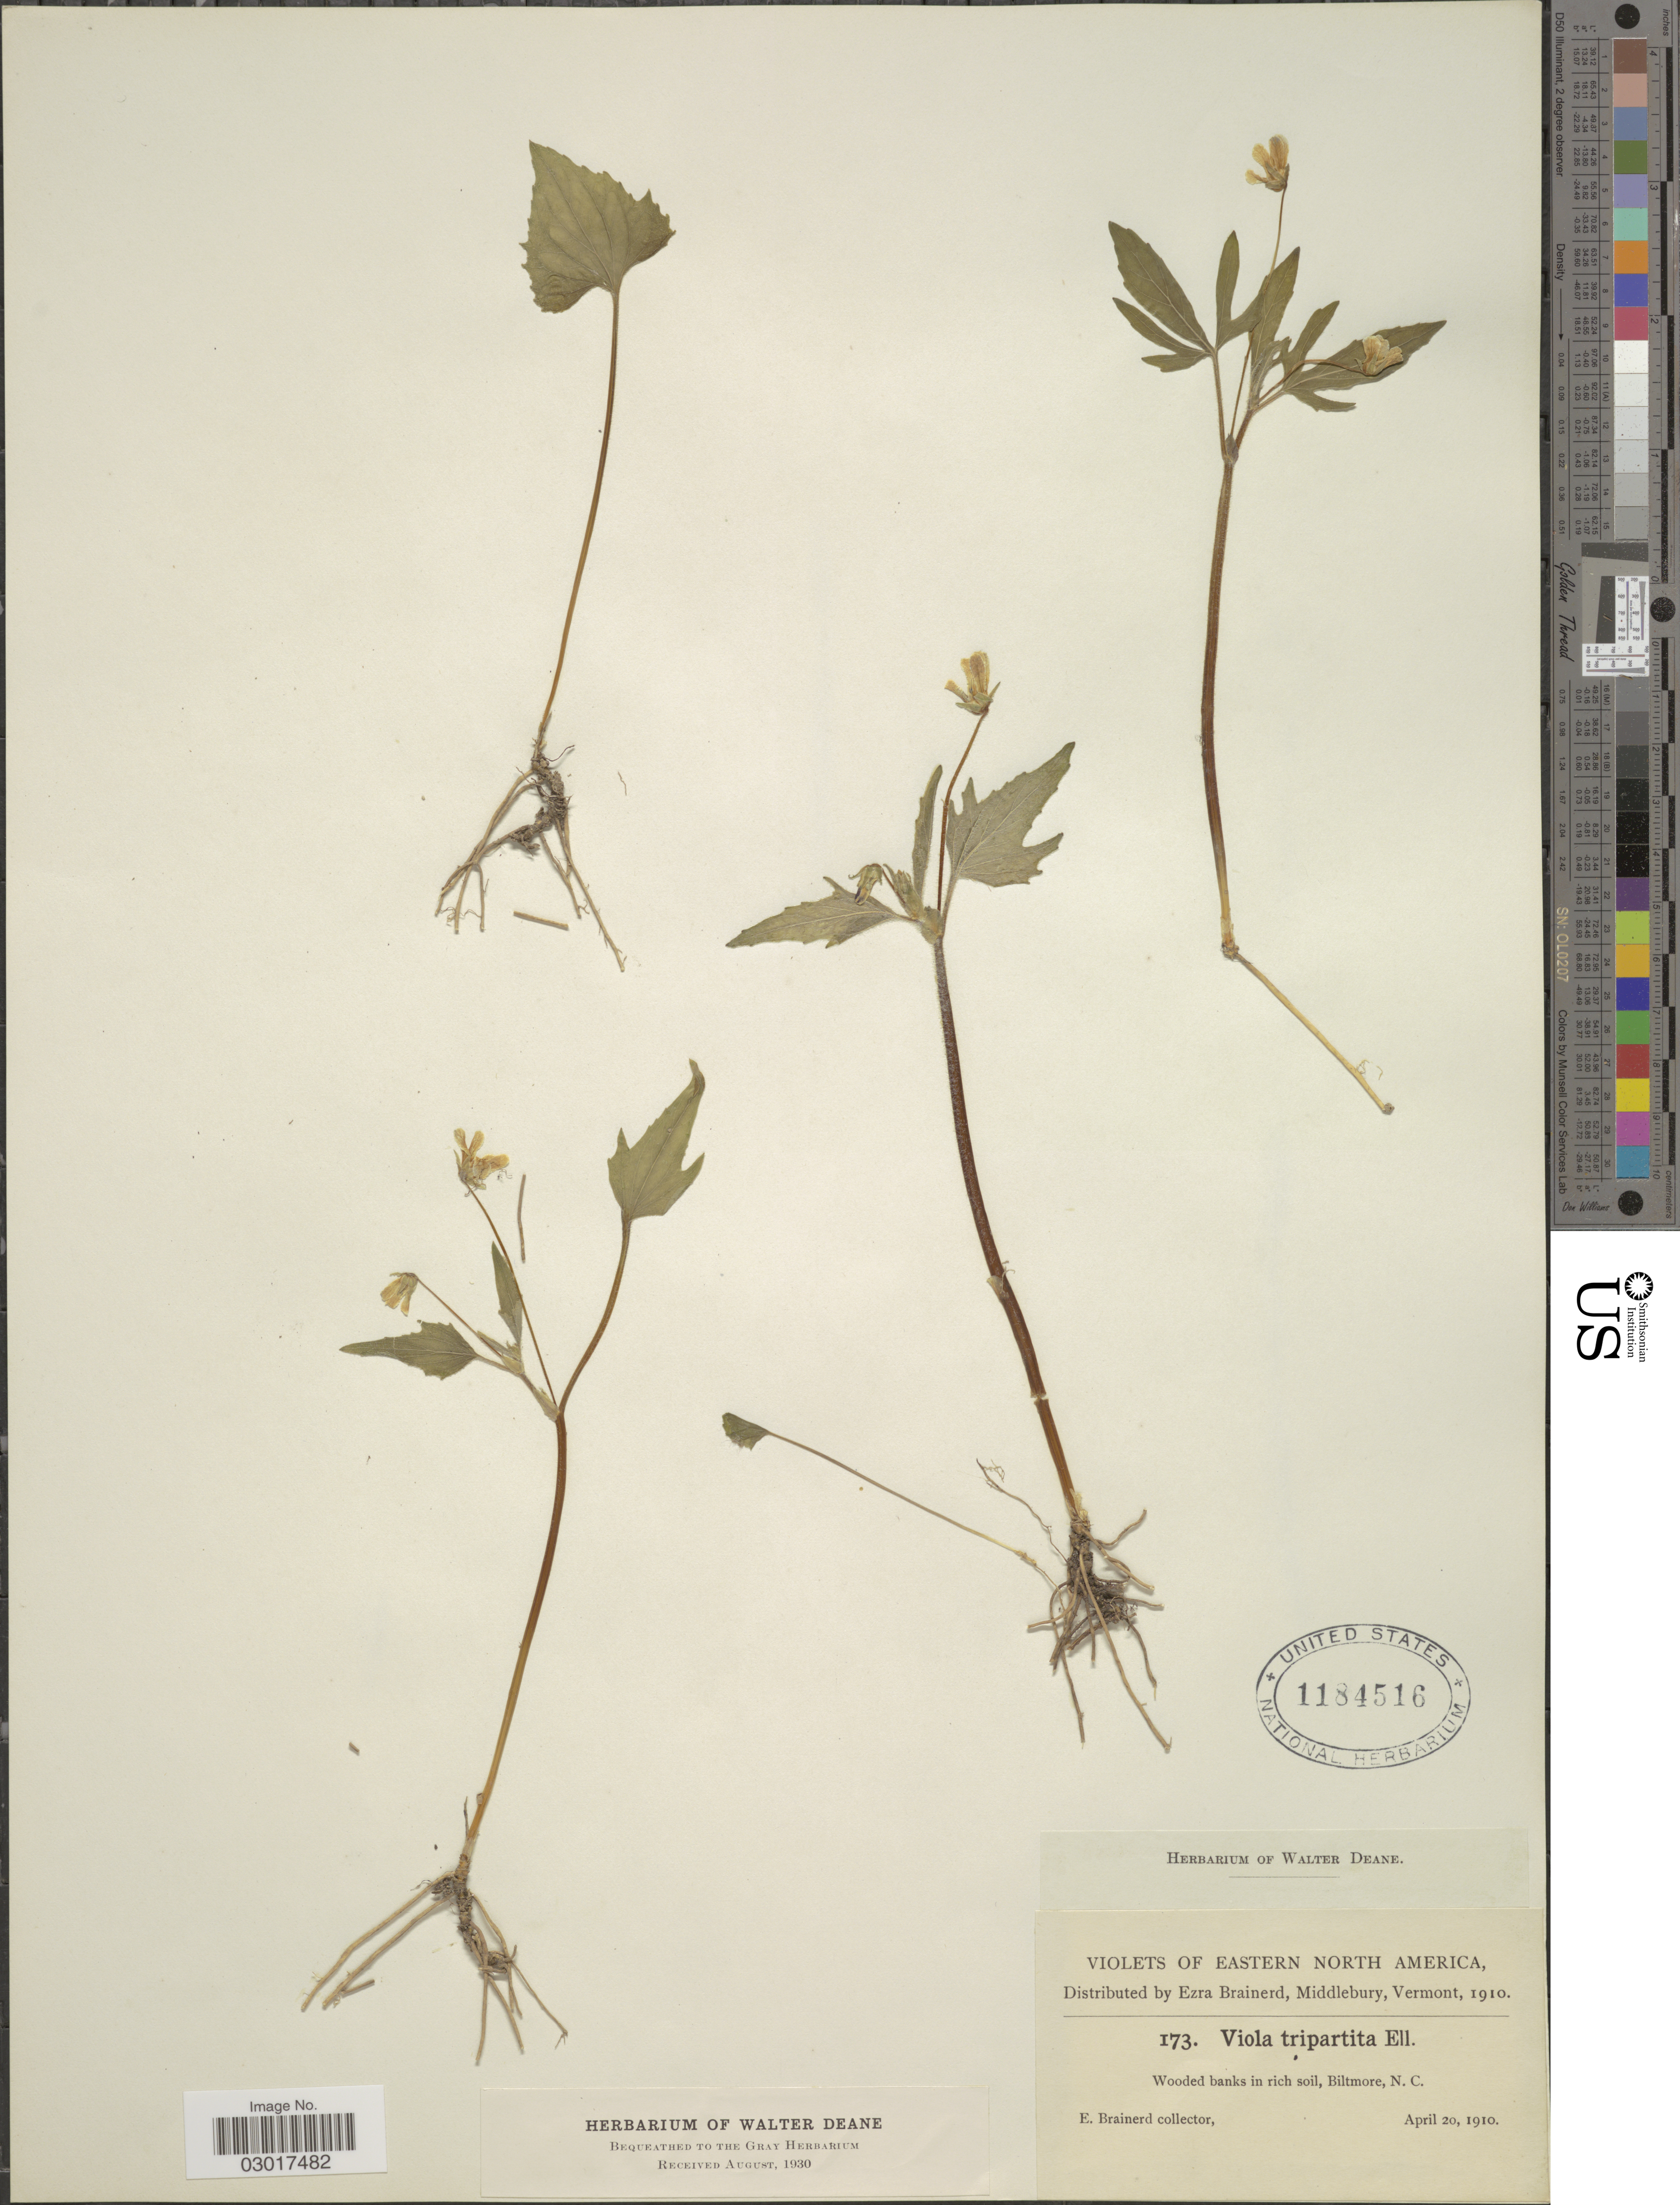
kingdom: Plantae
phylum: Tracheophyta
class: Magnoliopsida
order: Malpighiales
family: Violaceae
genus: Viola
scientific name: Viola tripartita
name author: Elliott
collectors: E. Brainerd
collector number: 173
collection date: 1910-04-20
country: United States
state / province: North Carolina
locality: Eastern North America. Wooded banks in rich soil, Biltmore.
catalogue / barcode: US 1184516